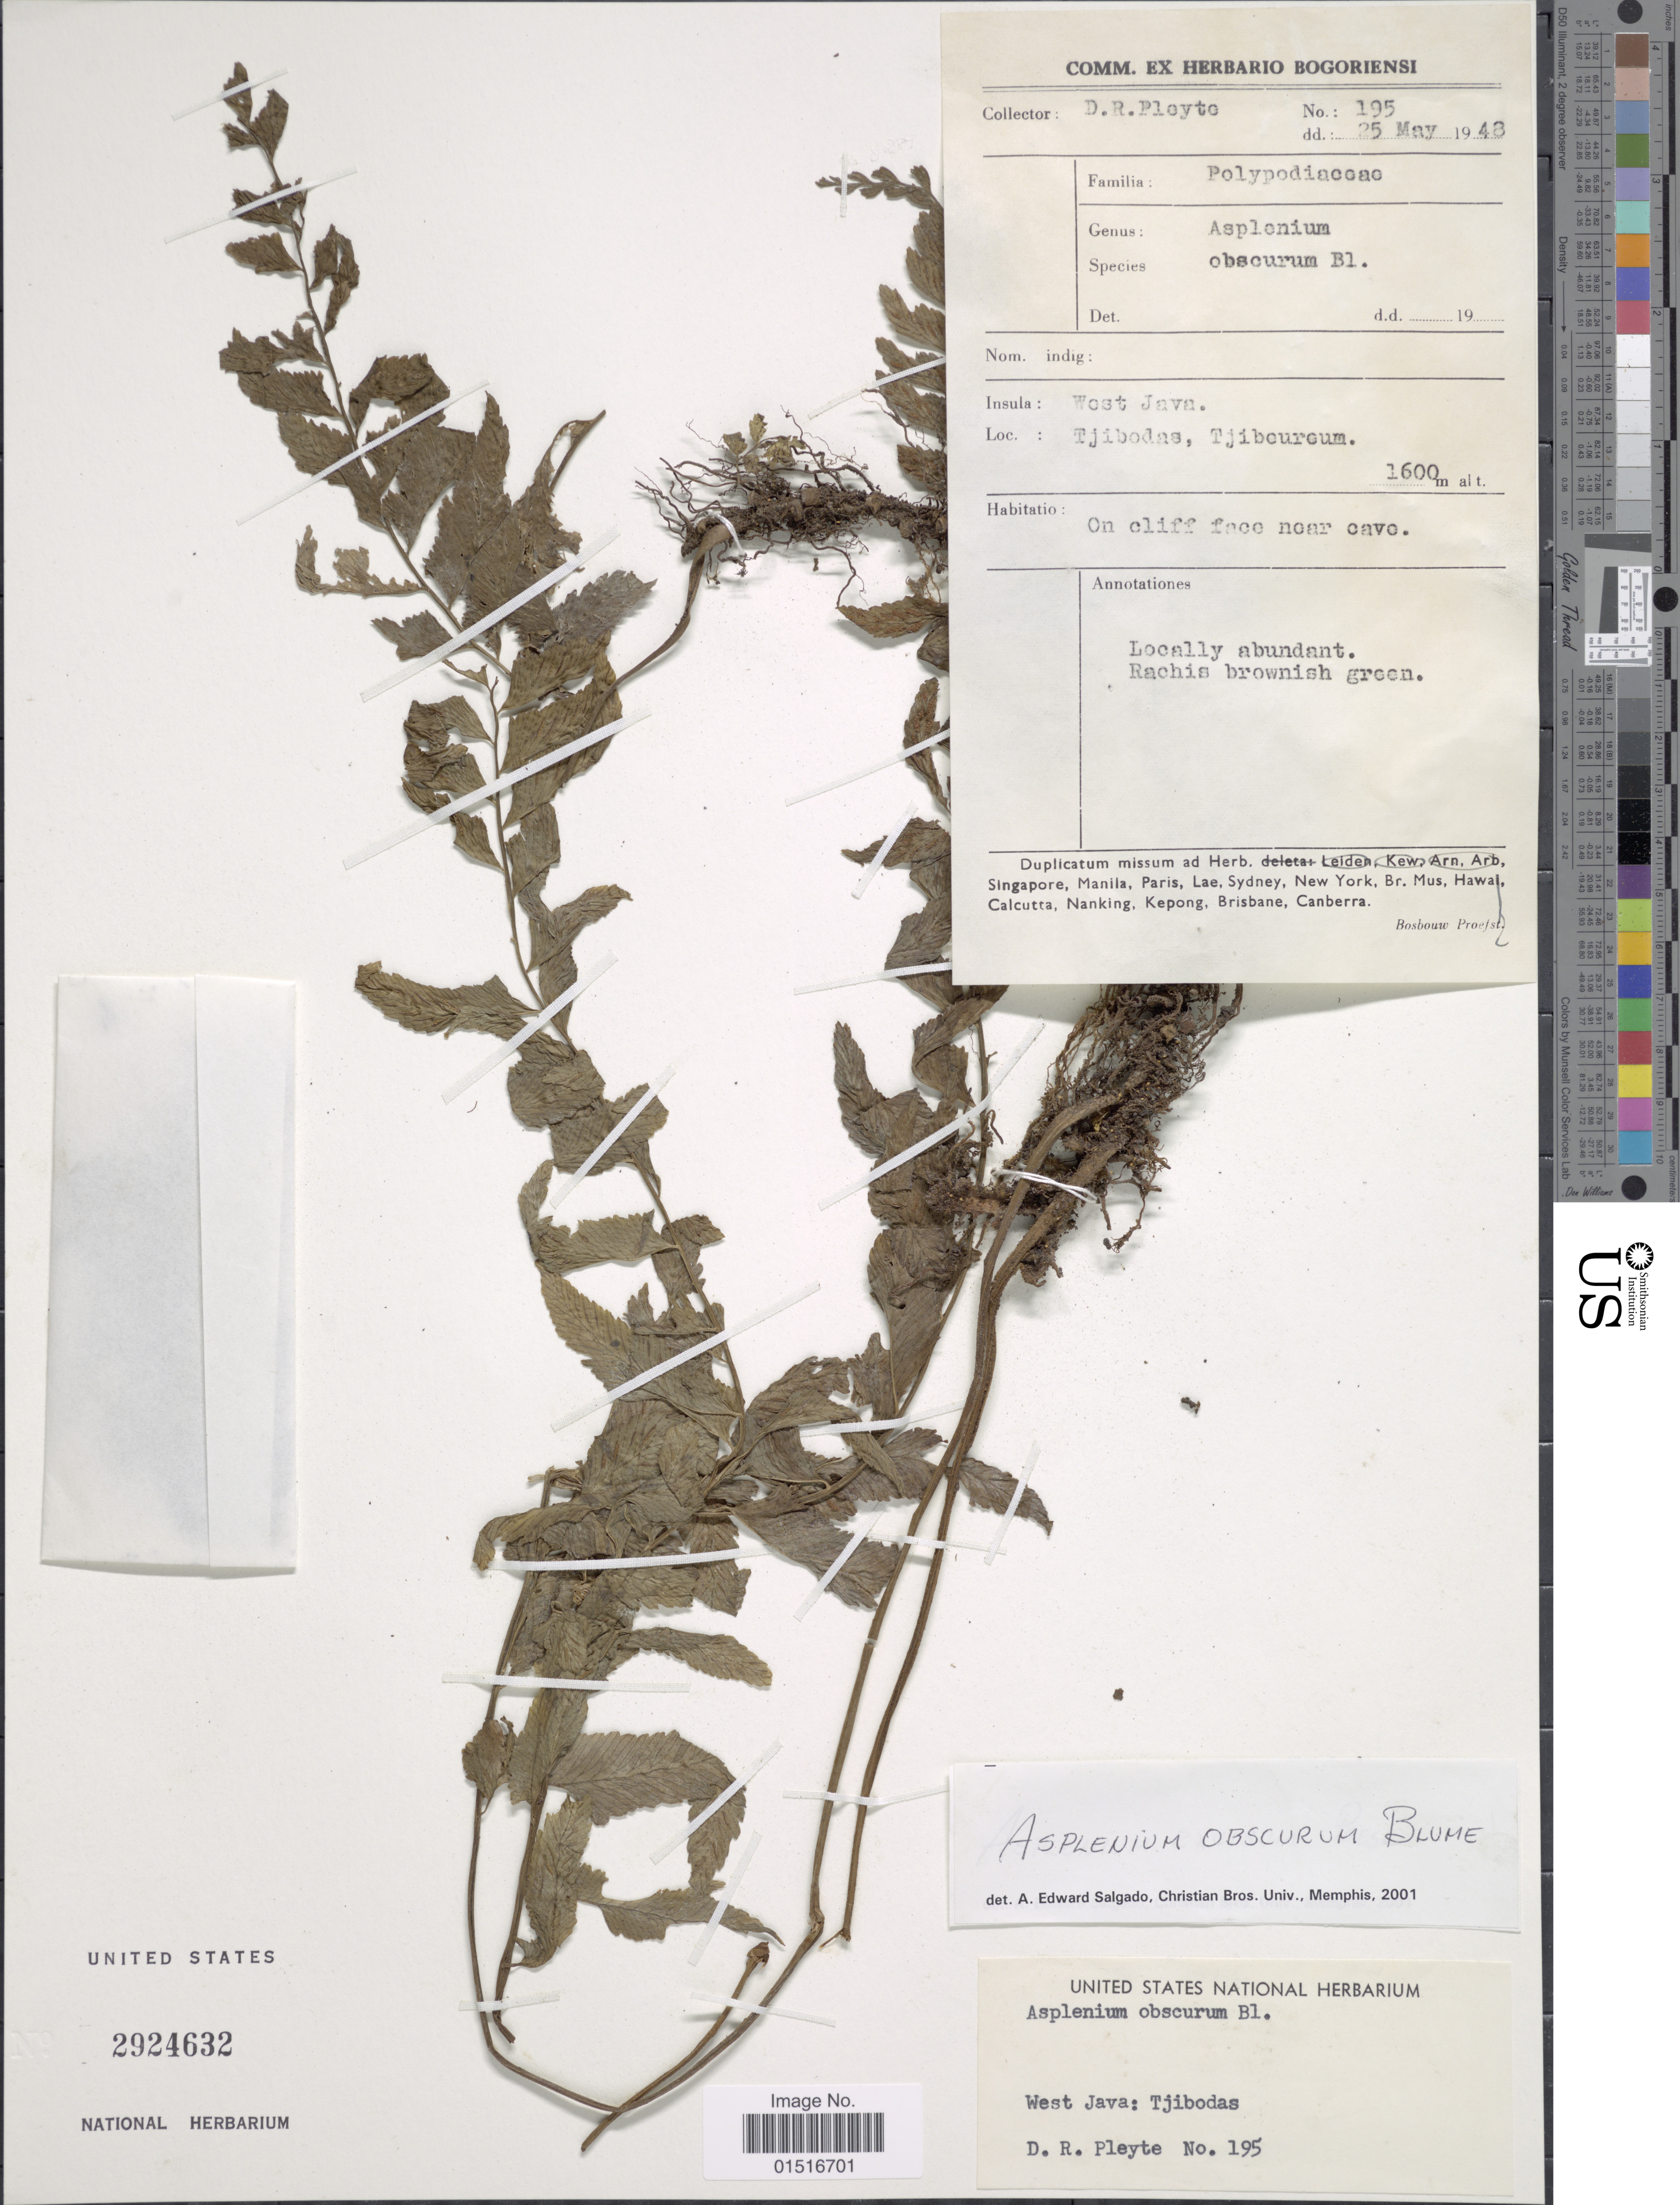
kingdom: Plantae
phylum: Tracheophyta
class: Polypodiopsida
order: Polypodiales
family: Aspleniaceae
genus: Asplenium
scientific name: Asplenium obscurum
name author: Blume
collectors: D. Pleyte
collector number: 195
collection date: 1948-05-25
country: Indonesia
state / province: Java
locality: West Java. Tjibodas, Tjibeureum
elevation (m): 1600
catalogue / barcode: US 2924632